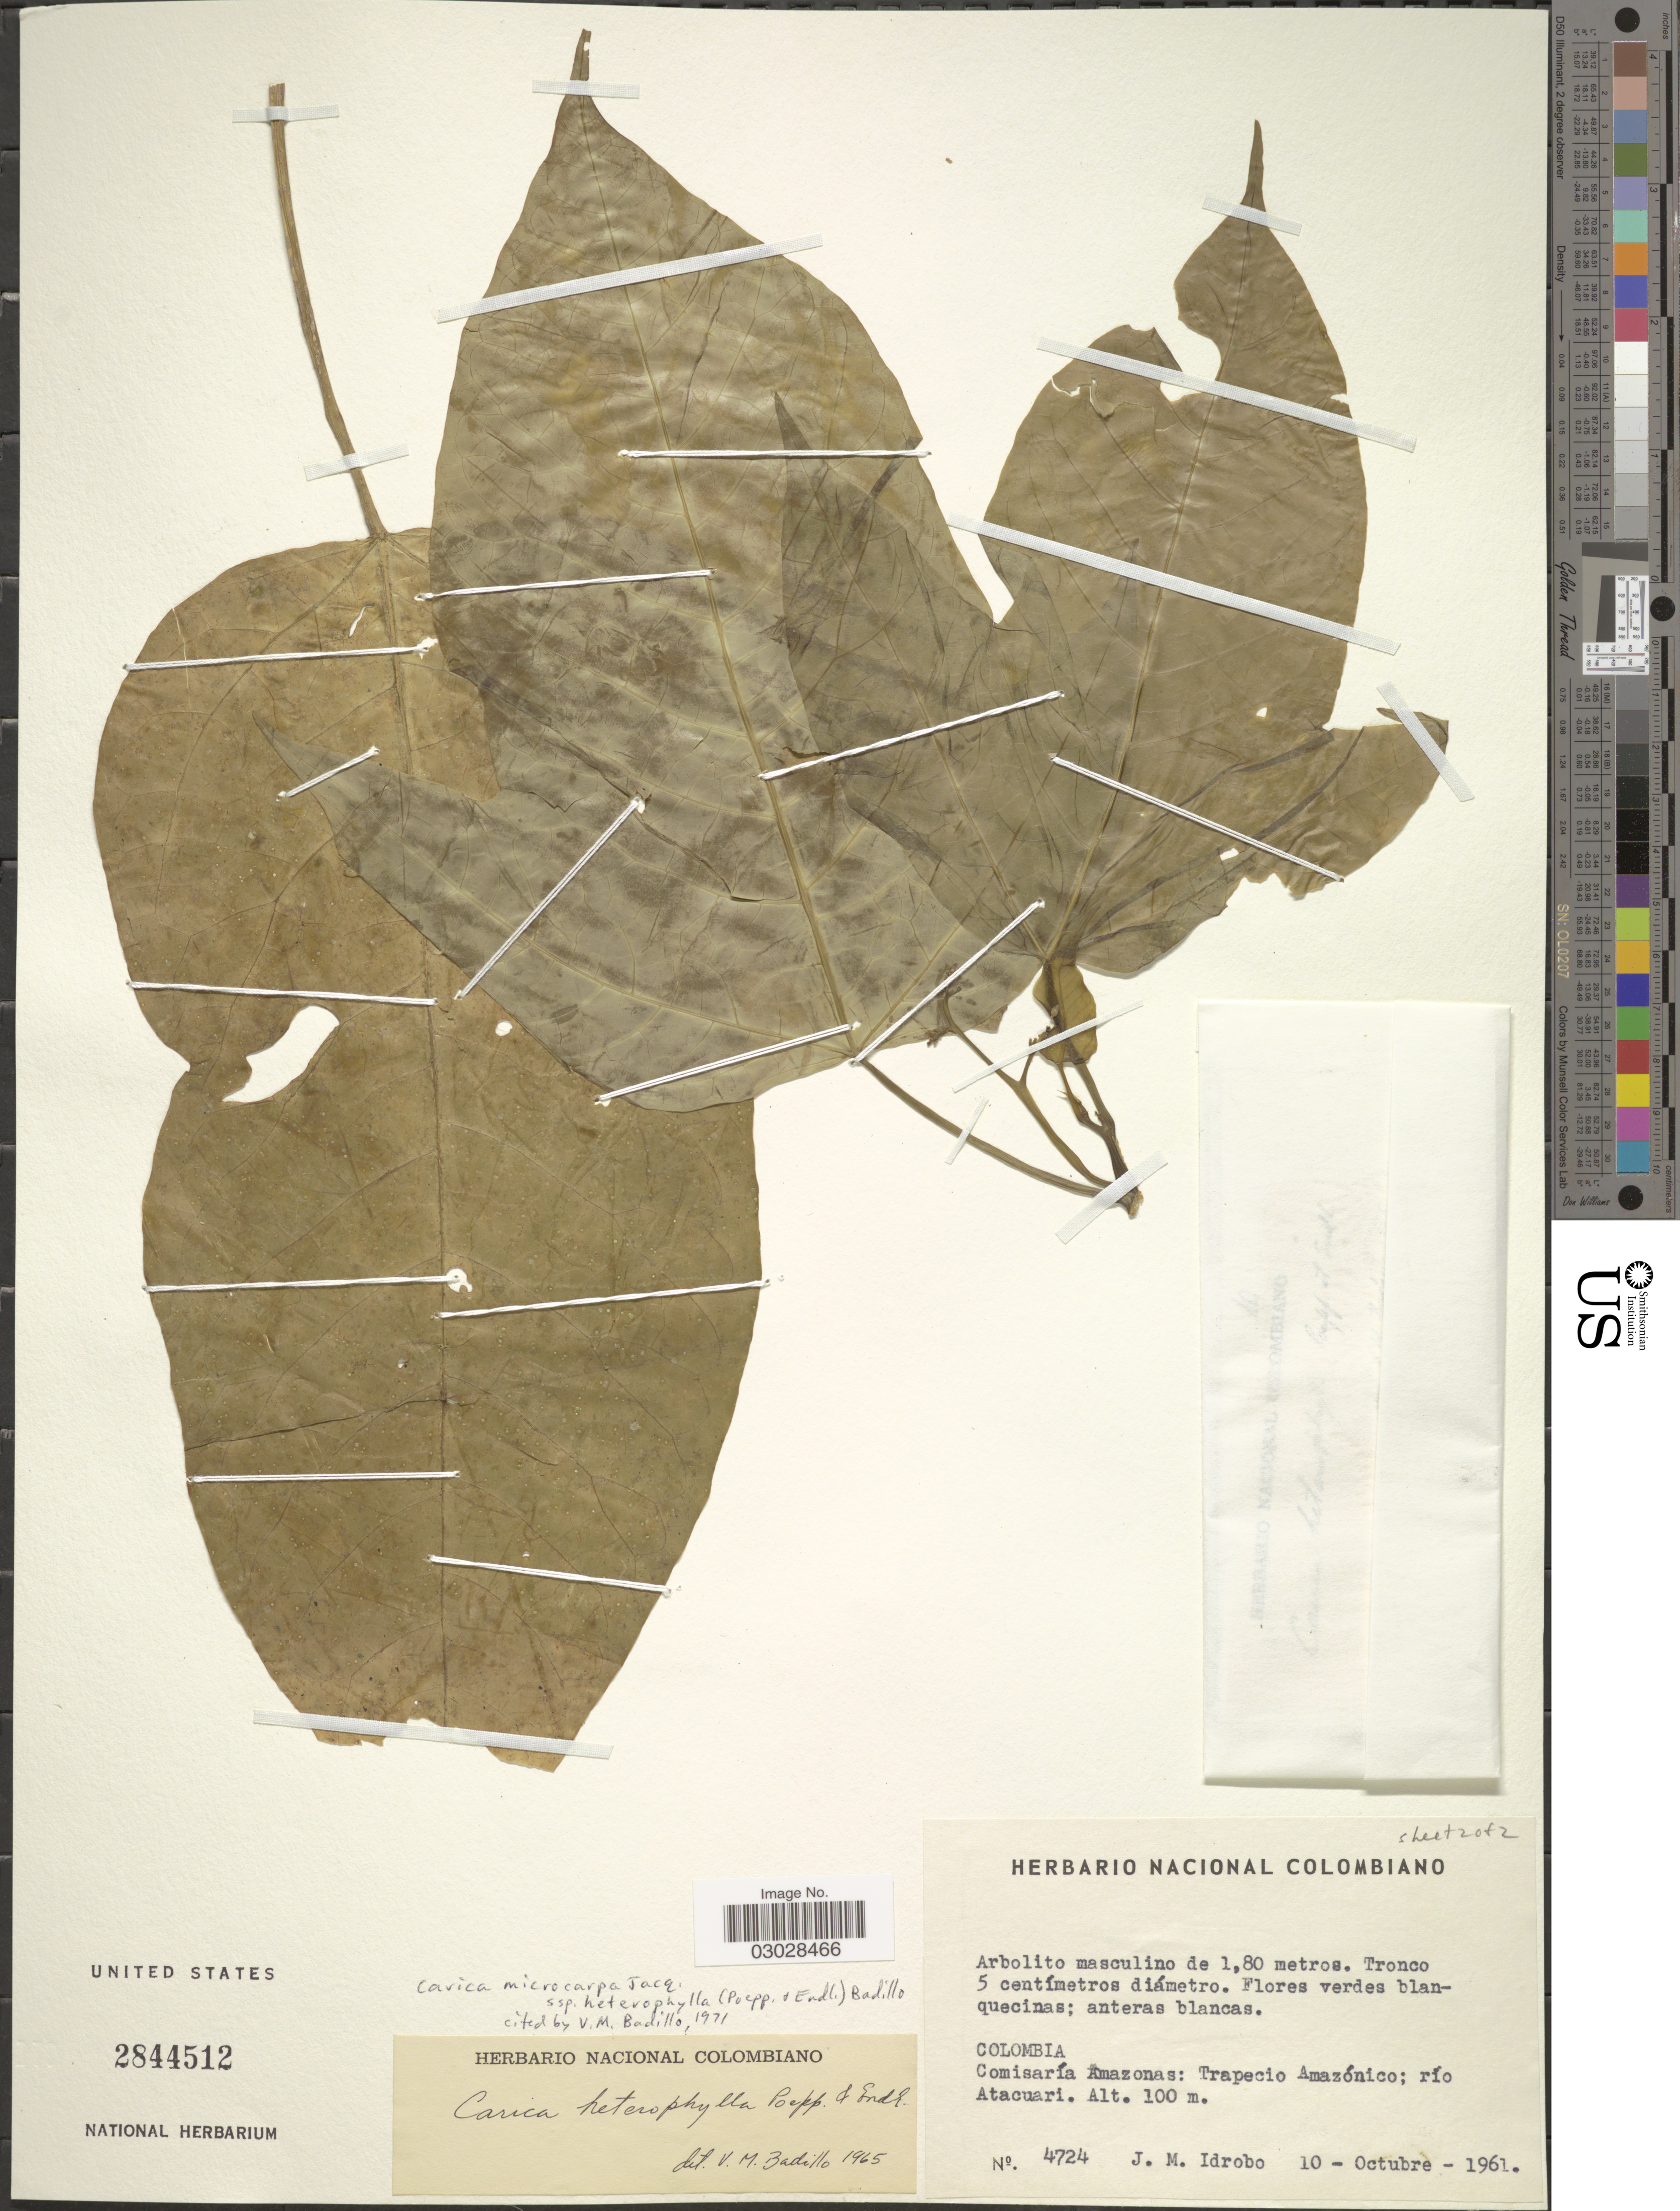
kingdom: Plantae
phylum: Tracheophyta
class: Magnoliopsida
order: Brassicales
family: Caricaceae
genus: Vasconcellea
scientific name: Vasconcellea microcarpa subsp. heterophylla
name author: (Poepp. & Endl.) V.M. Badillo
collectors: J. M. Idrobo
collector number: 4724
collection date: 1961-10-10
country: Colombia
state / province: Amazônas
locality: Comisaría Amazonas: Trapecio Amazónico: río Atacuari.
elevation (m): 100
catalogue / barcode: US 2844512